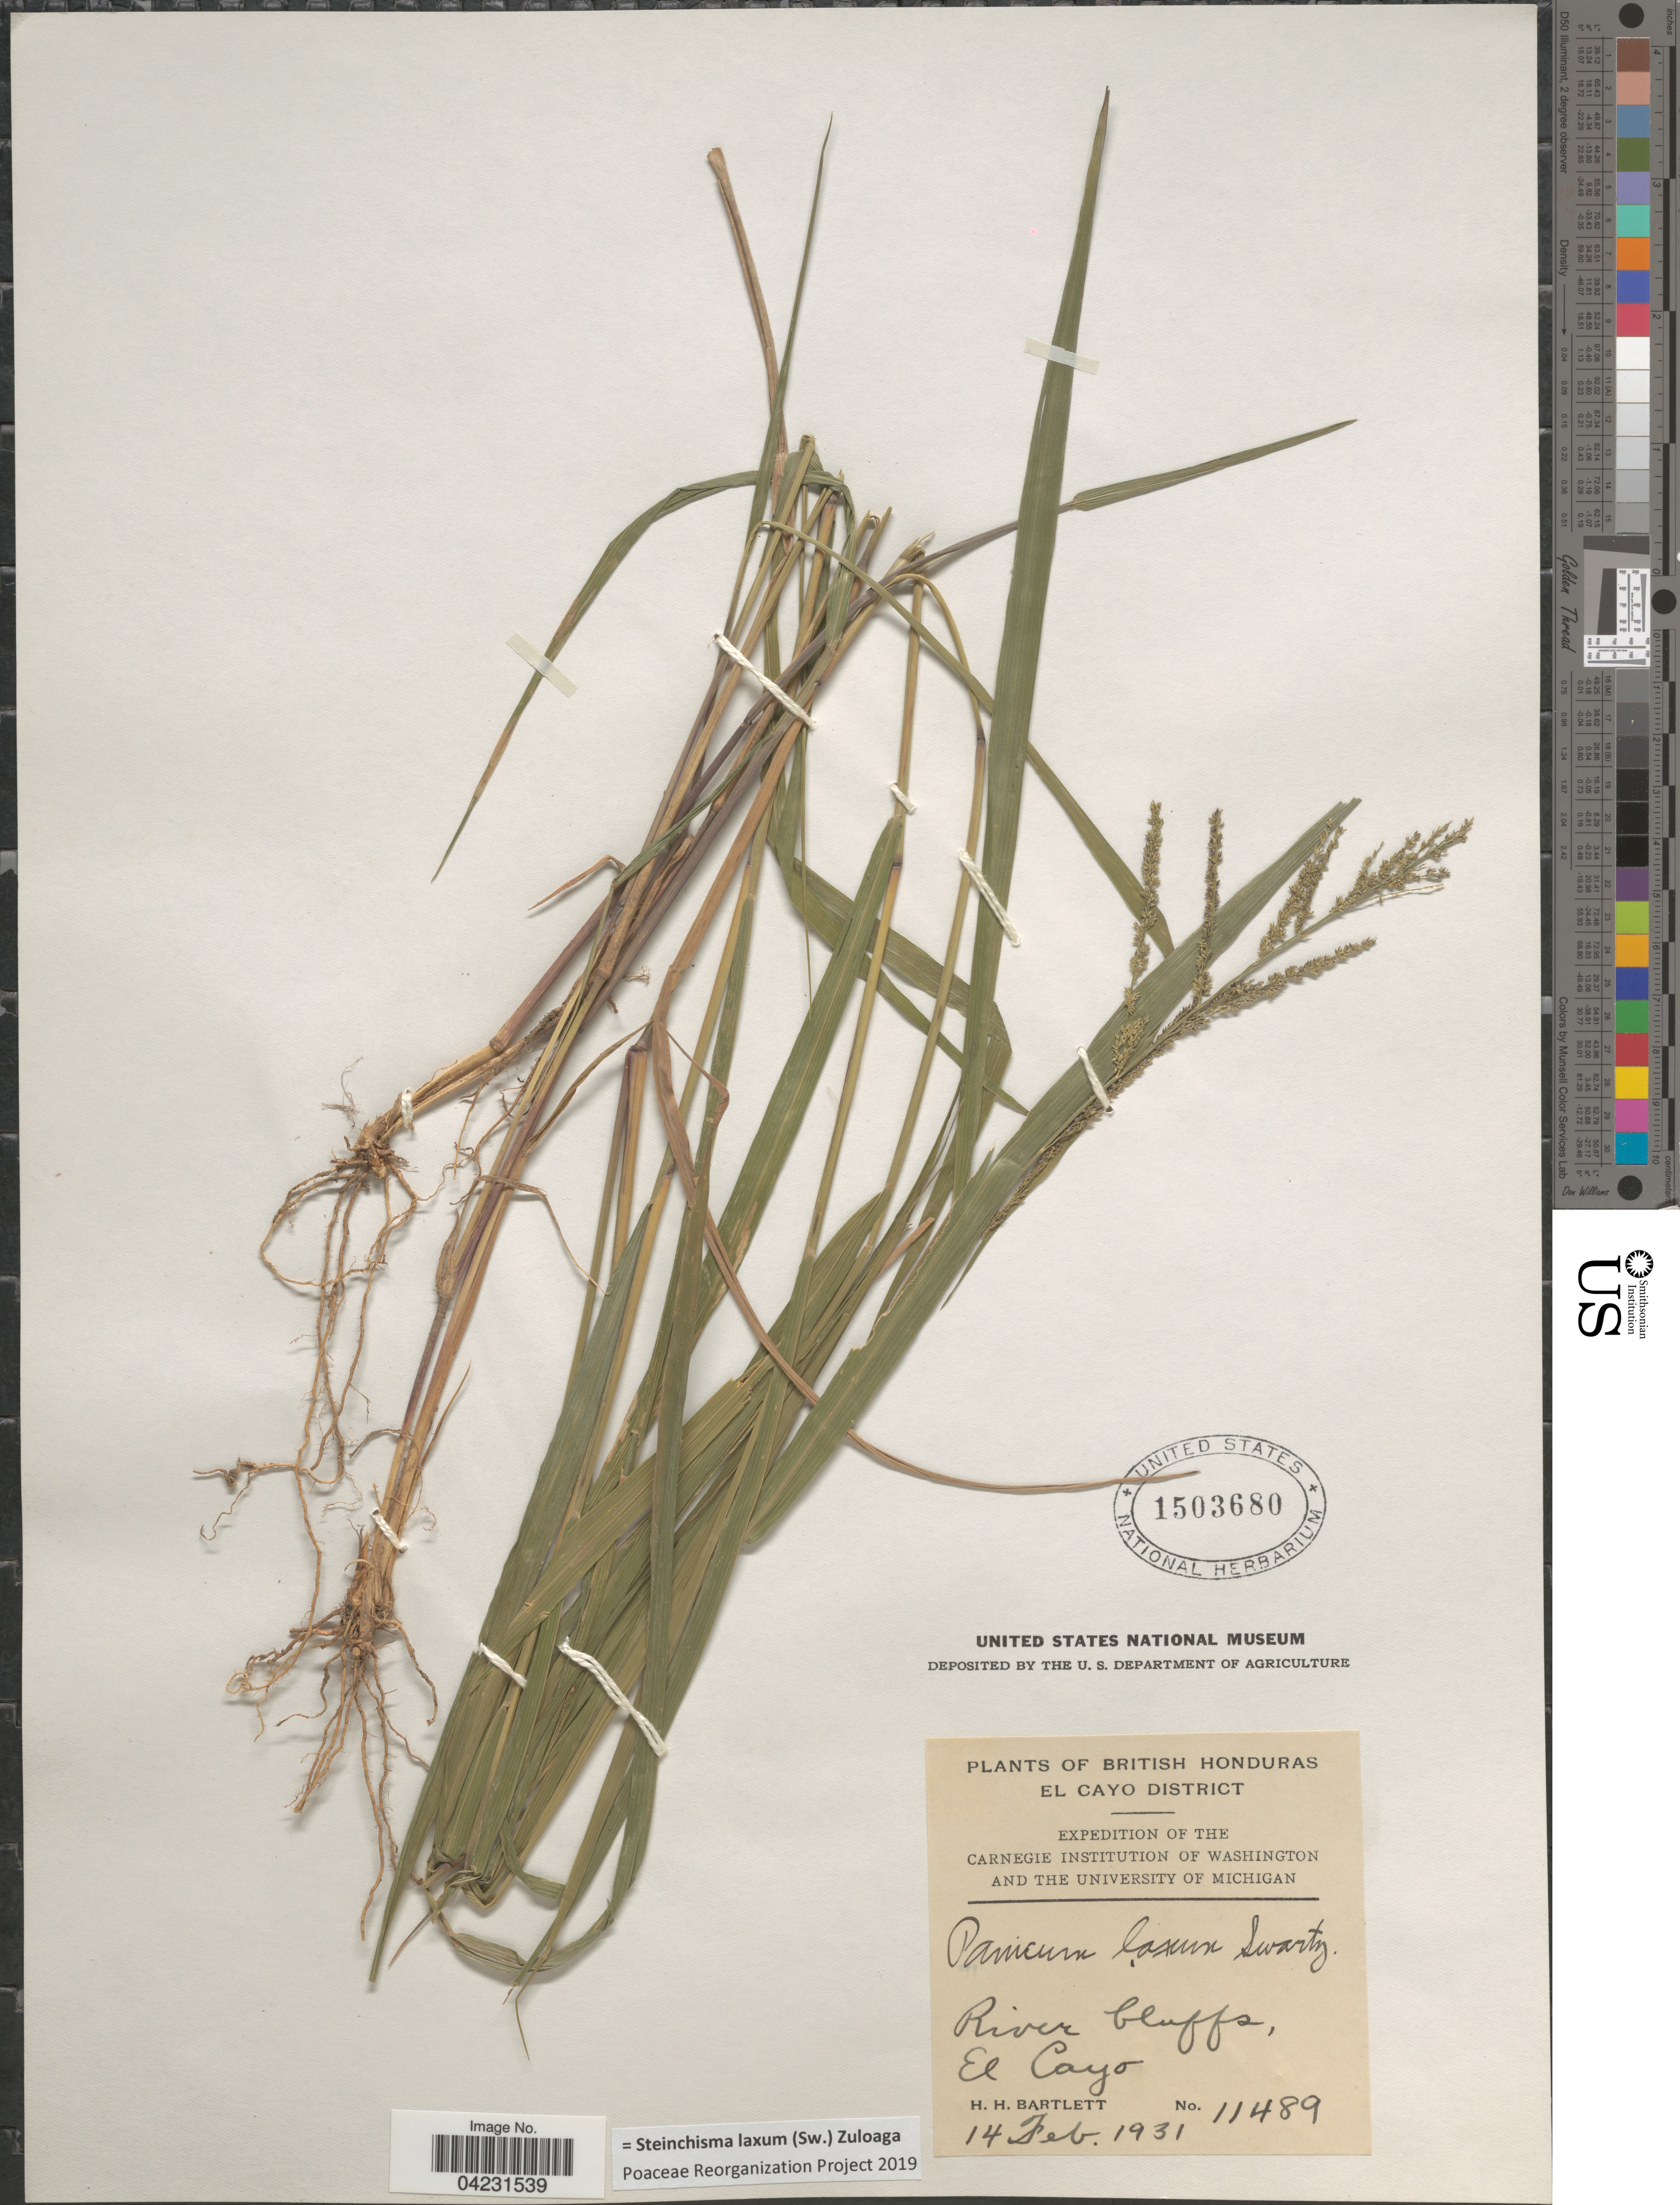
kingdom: Plantae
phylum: Tracheophyta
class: Liliopsida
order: Poales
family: Poaceae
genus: Steinchisma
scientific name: Steinchisma laxum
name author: (Sw.) Zuloaga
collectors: H. H. Bartlett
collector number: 11489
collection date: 1931-02-14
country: Belize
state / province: Cayo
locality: British Honduras. El Cayo District. Expedition of the Carnegie Institution of Washington and the University of Michigan. River bluffs, El Cayo.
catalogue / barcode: US 1503680